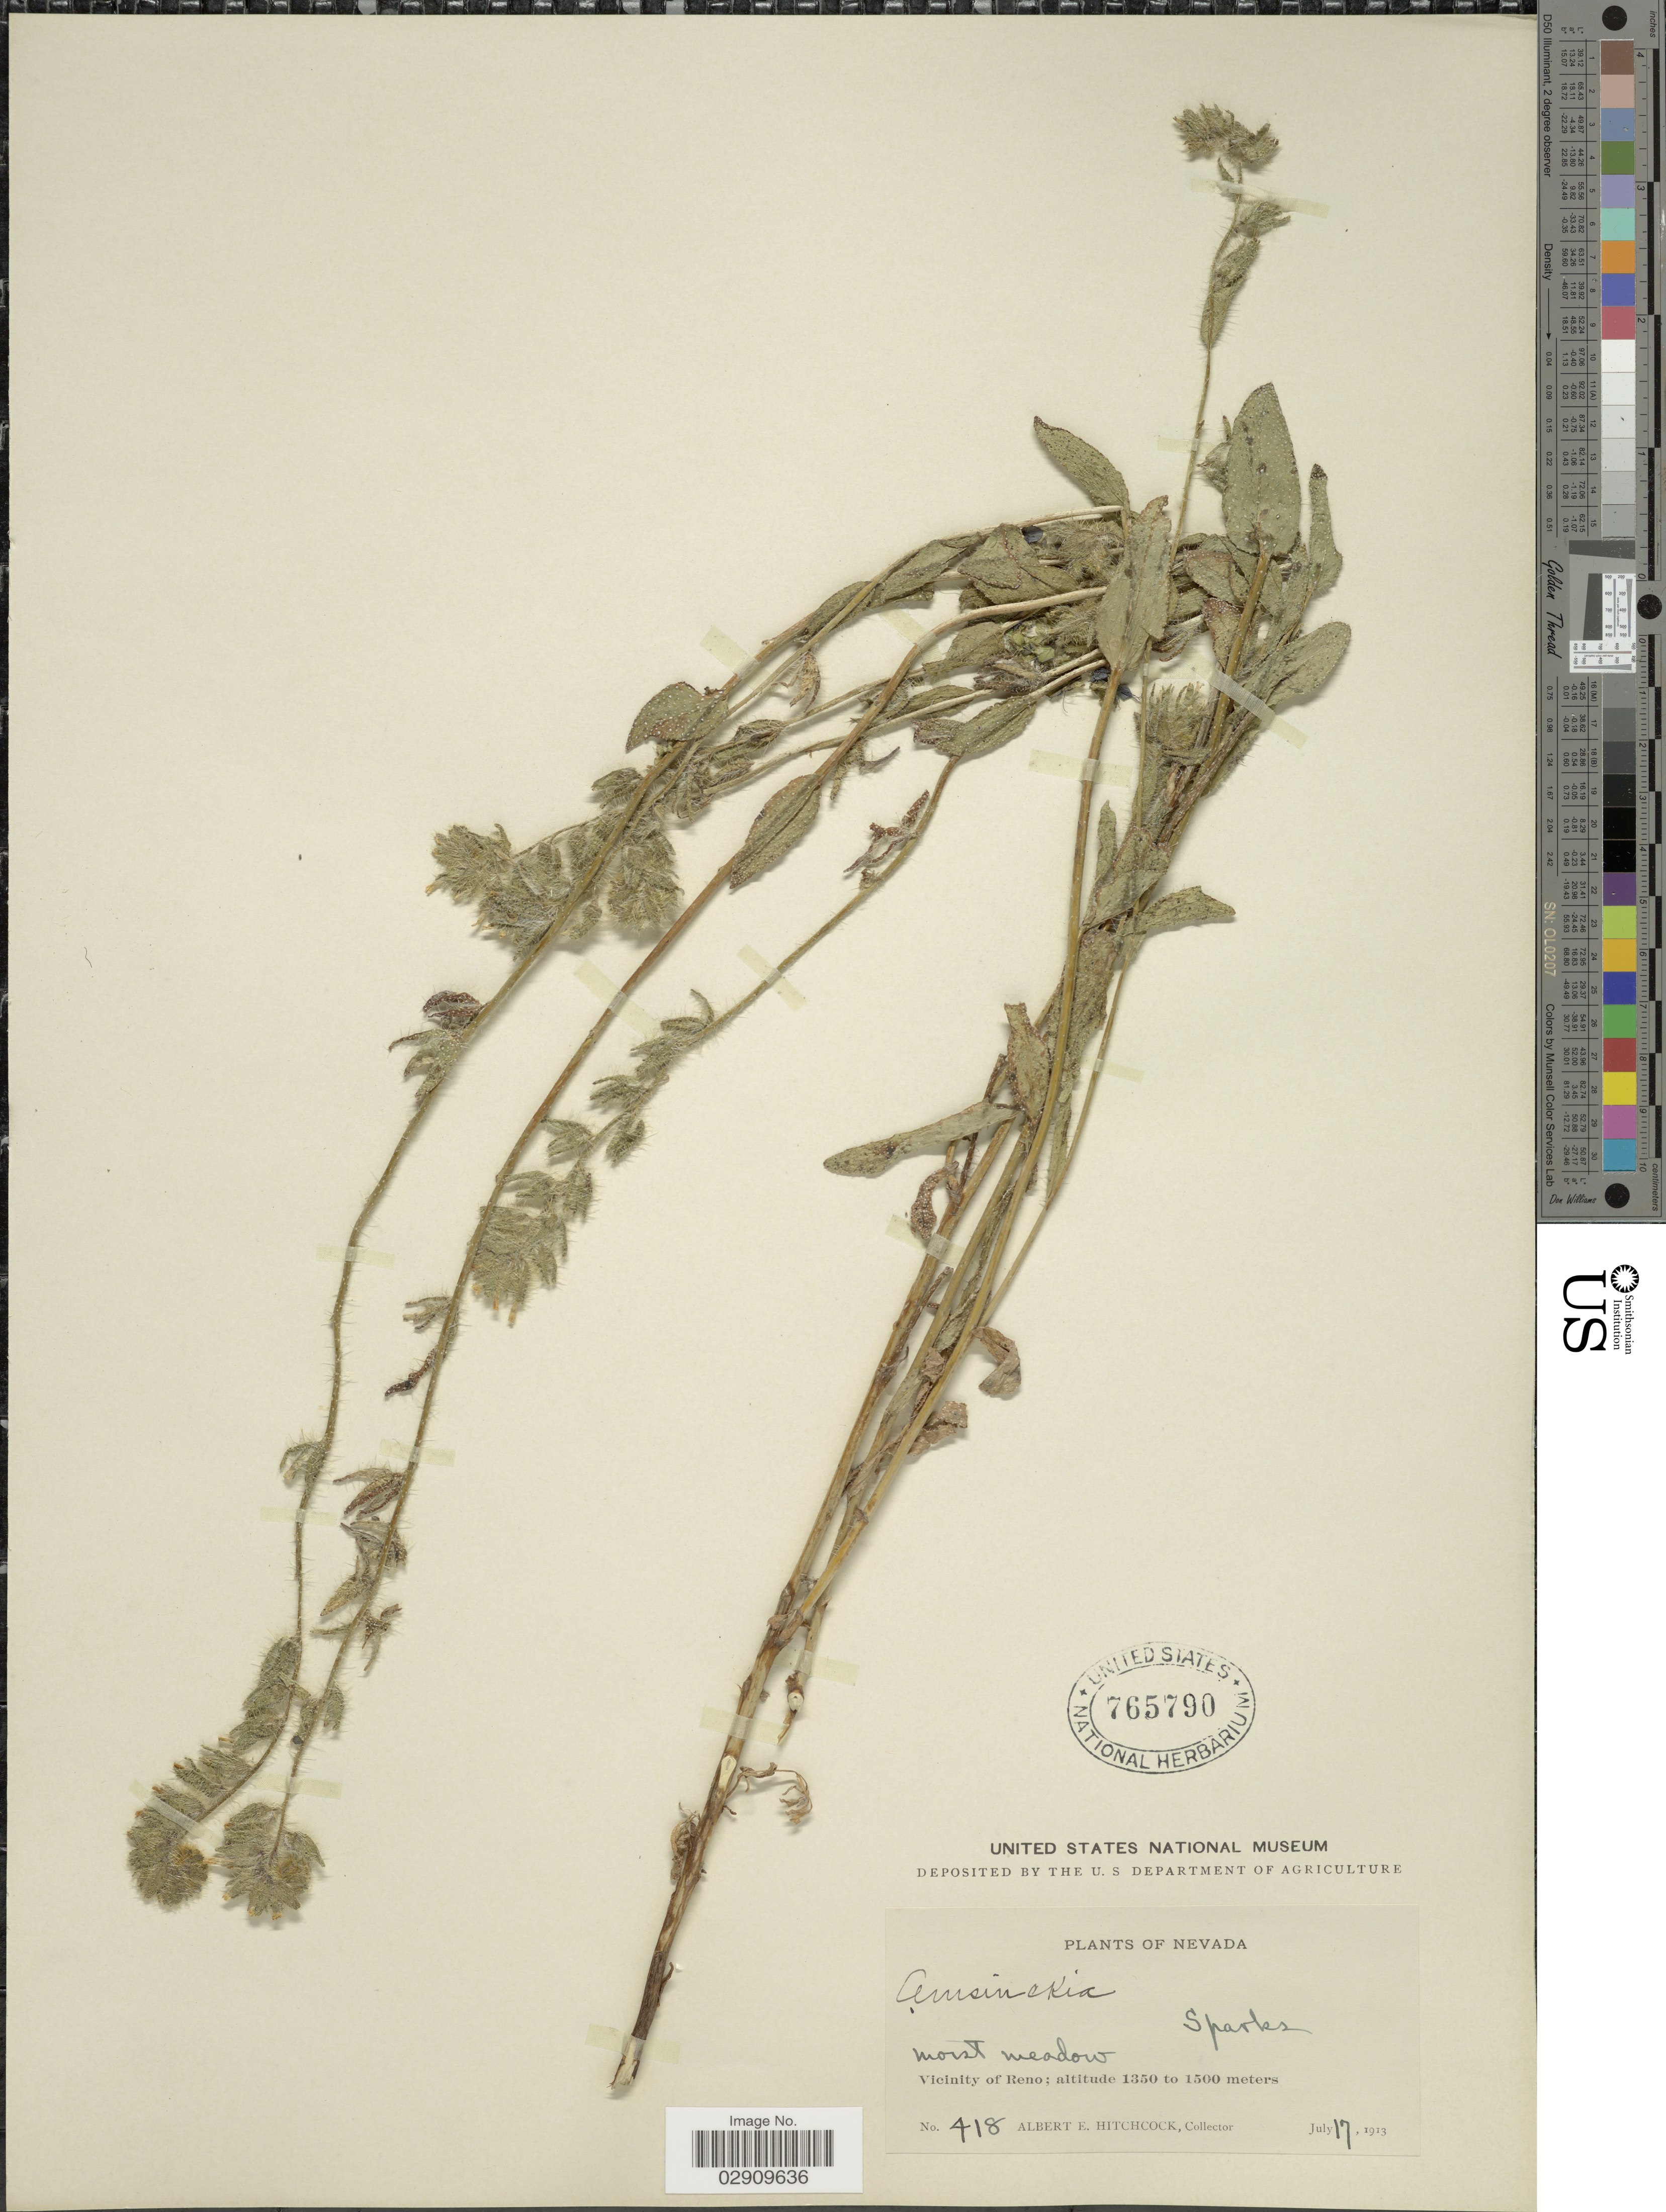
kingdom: Plantae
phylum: Tracheophyta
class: Magnoliopsida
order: Boraginales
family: Boraginaceae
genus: Amsinckia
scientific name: Amsinckia tessellata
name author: A. Gray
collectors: A. Hitchcock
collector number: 418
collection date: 1913-07-17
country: United States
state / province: Nevada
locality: Vicinity of Reno.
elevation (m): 1350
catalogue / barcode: US 765790